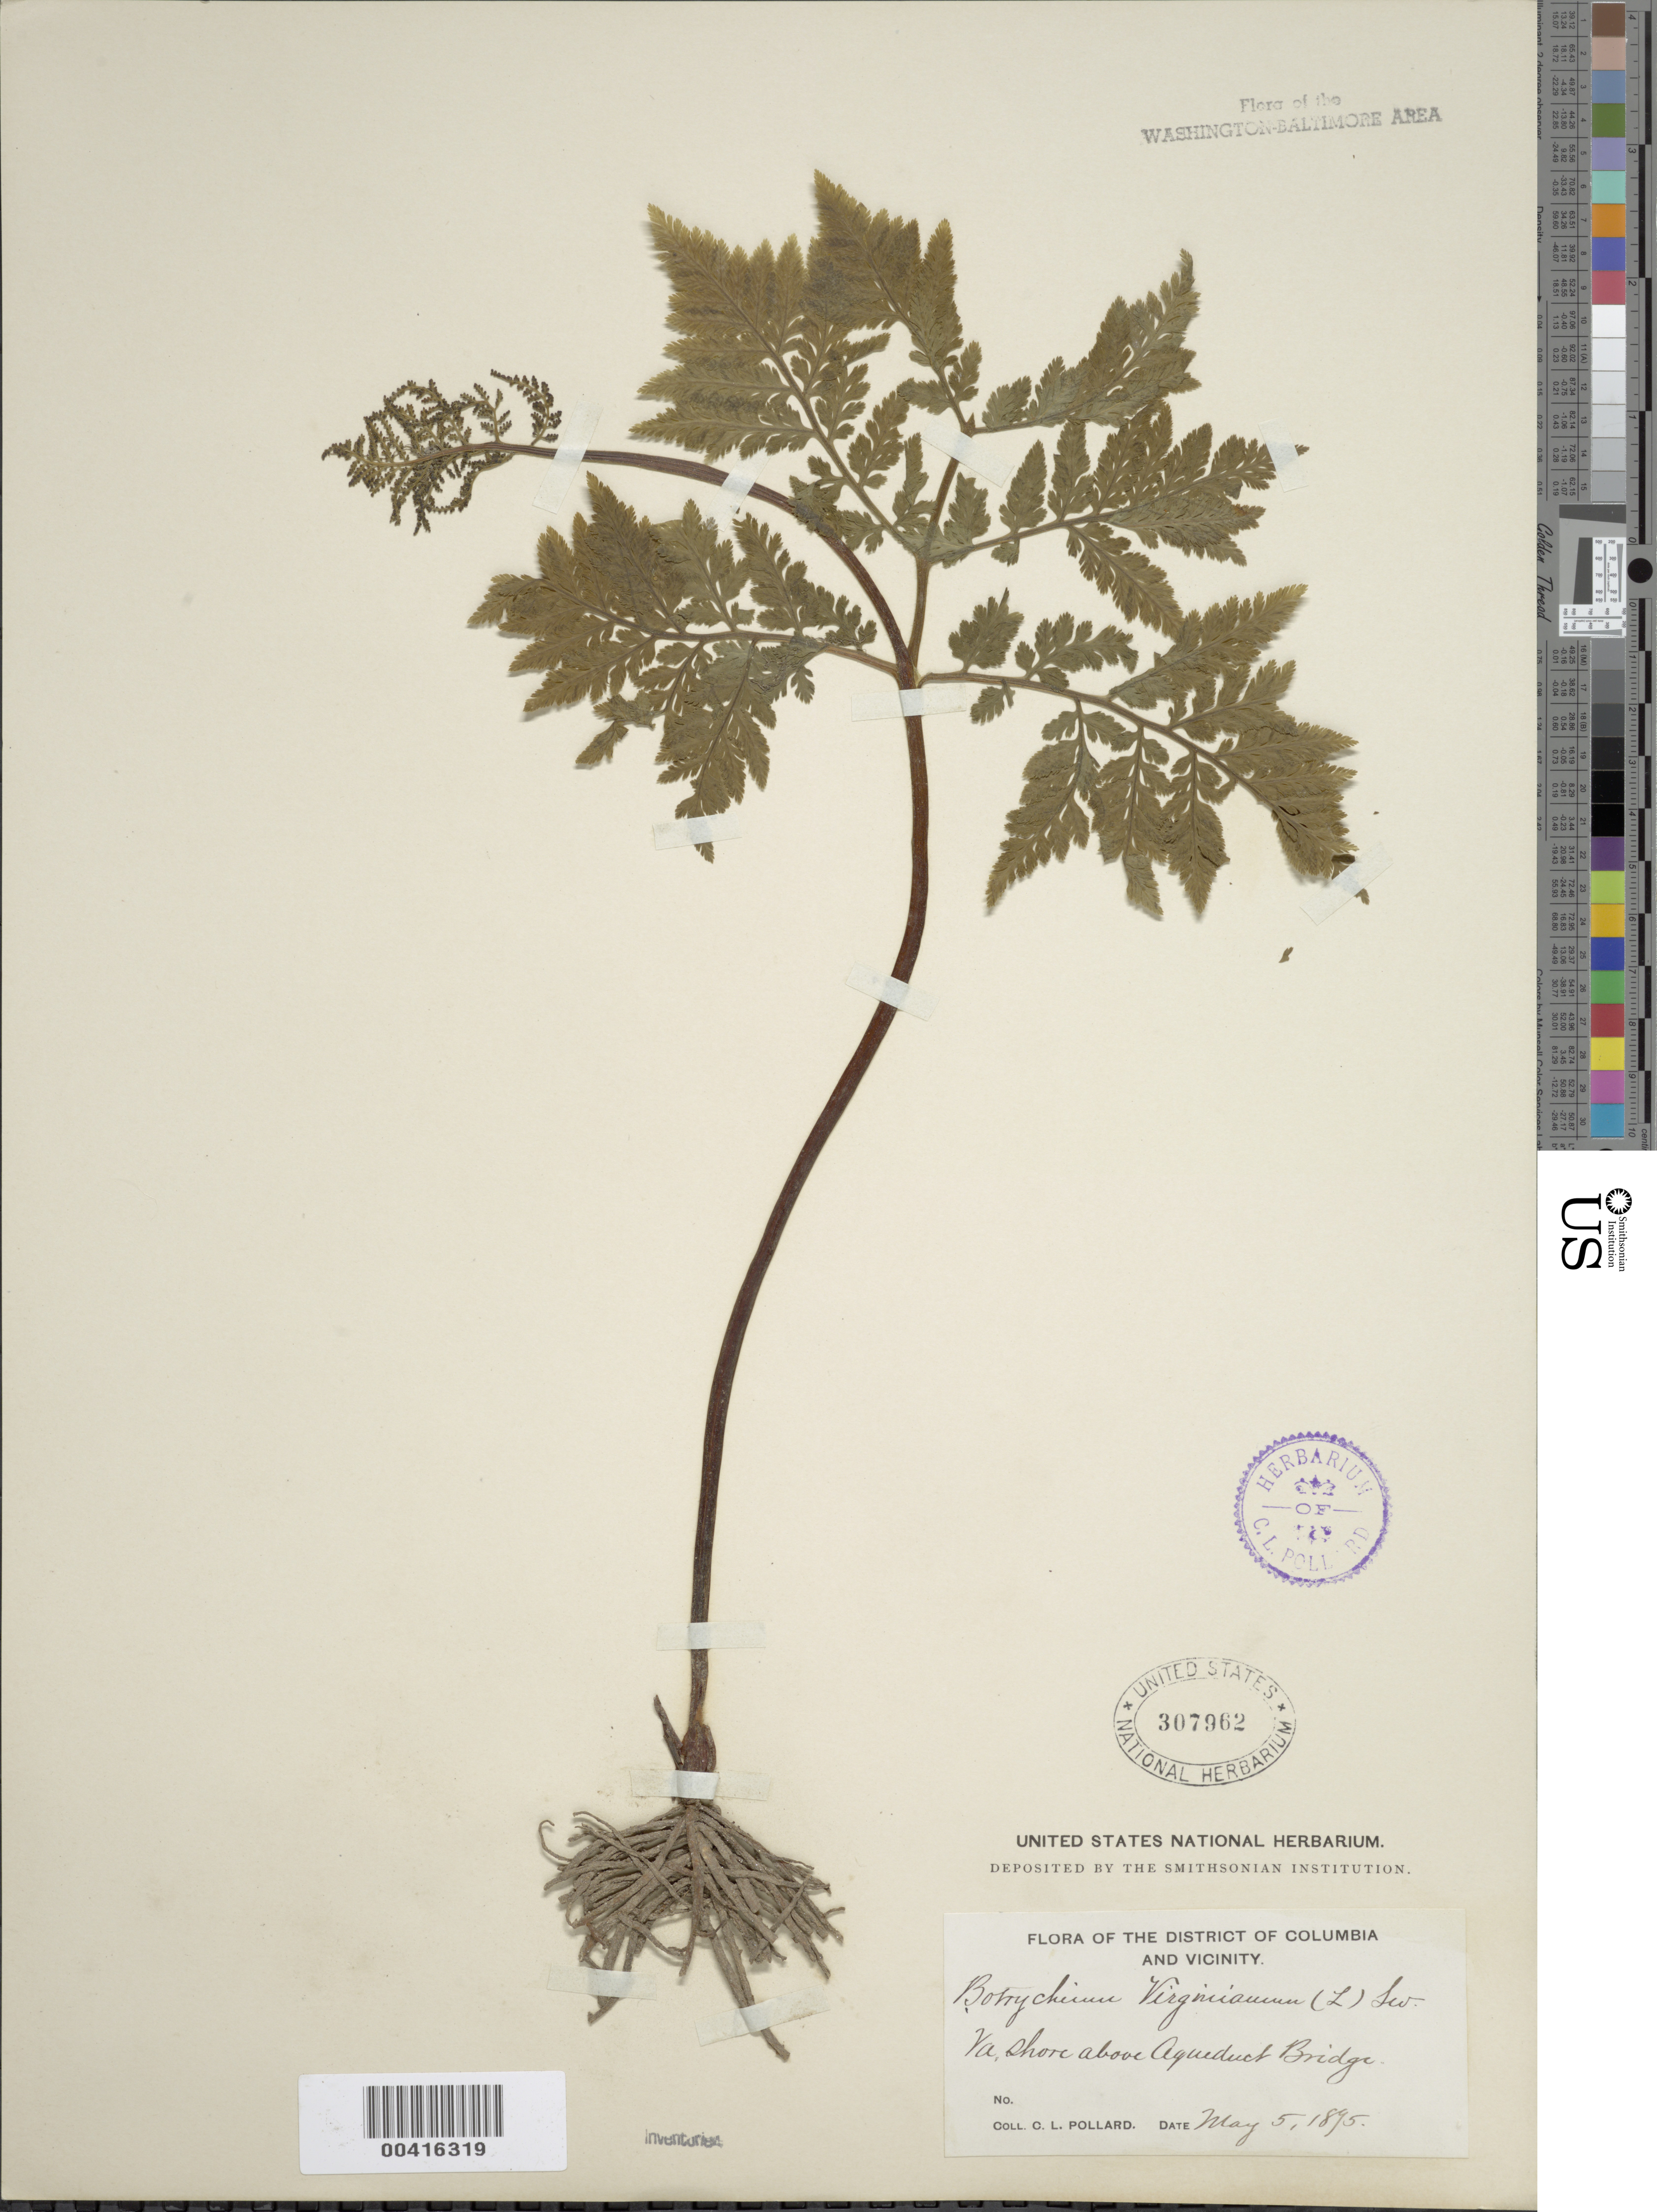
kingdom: Plantae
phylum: Tracheophyta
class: Polypodiopsida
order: Ophioglossales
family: Ophioglossaceae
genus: Botrychium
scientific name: Botrychium virginianum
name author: (L.) Sw.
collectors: C. L. Pollard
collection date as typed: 05 May 1895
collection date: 1895-05-05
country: United States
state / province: Virginia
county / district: Fairfax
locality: Above Aqueduct Bridge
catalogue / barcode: US 307962